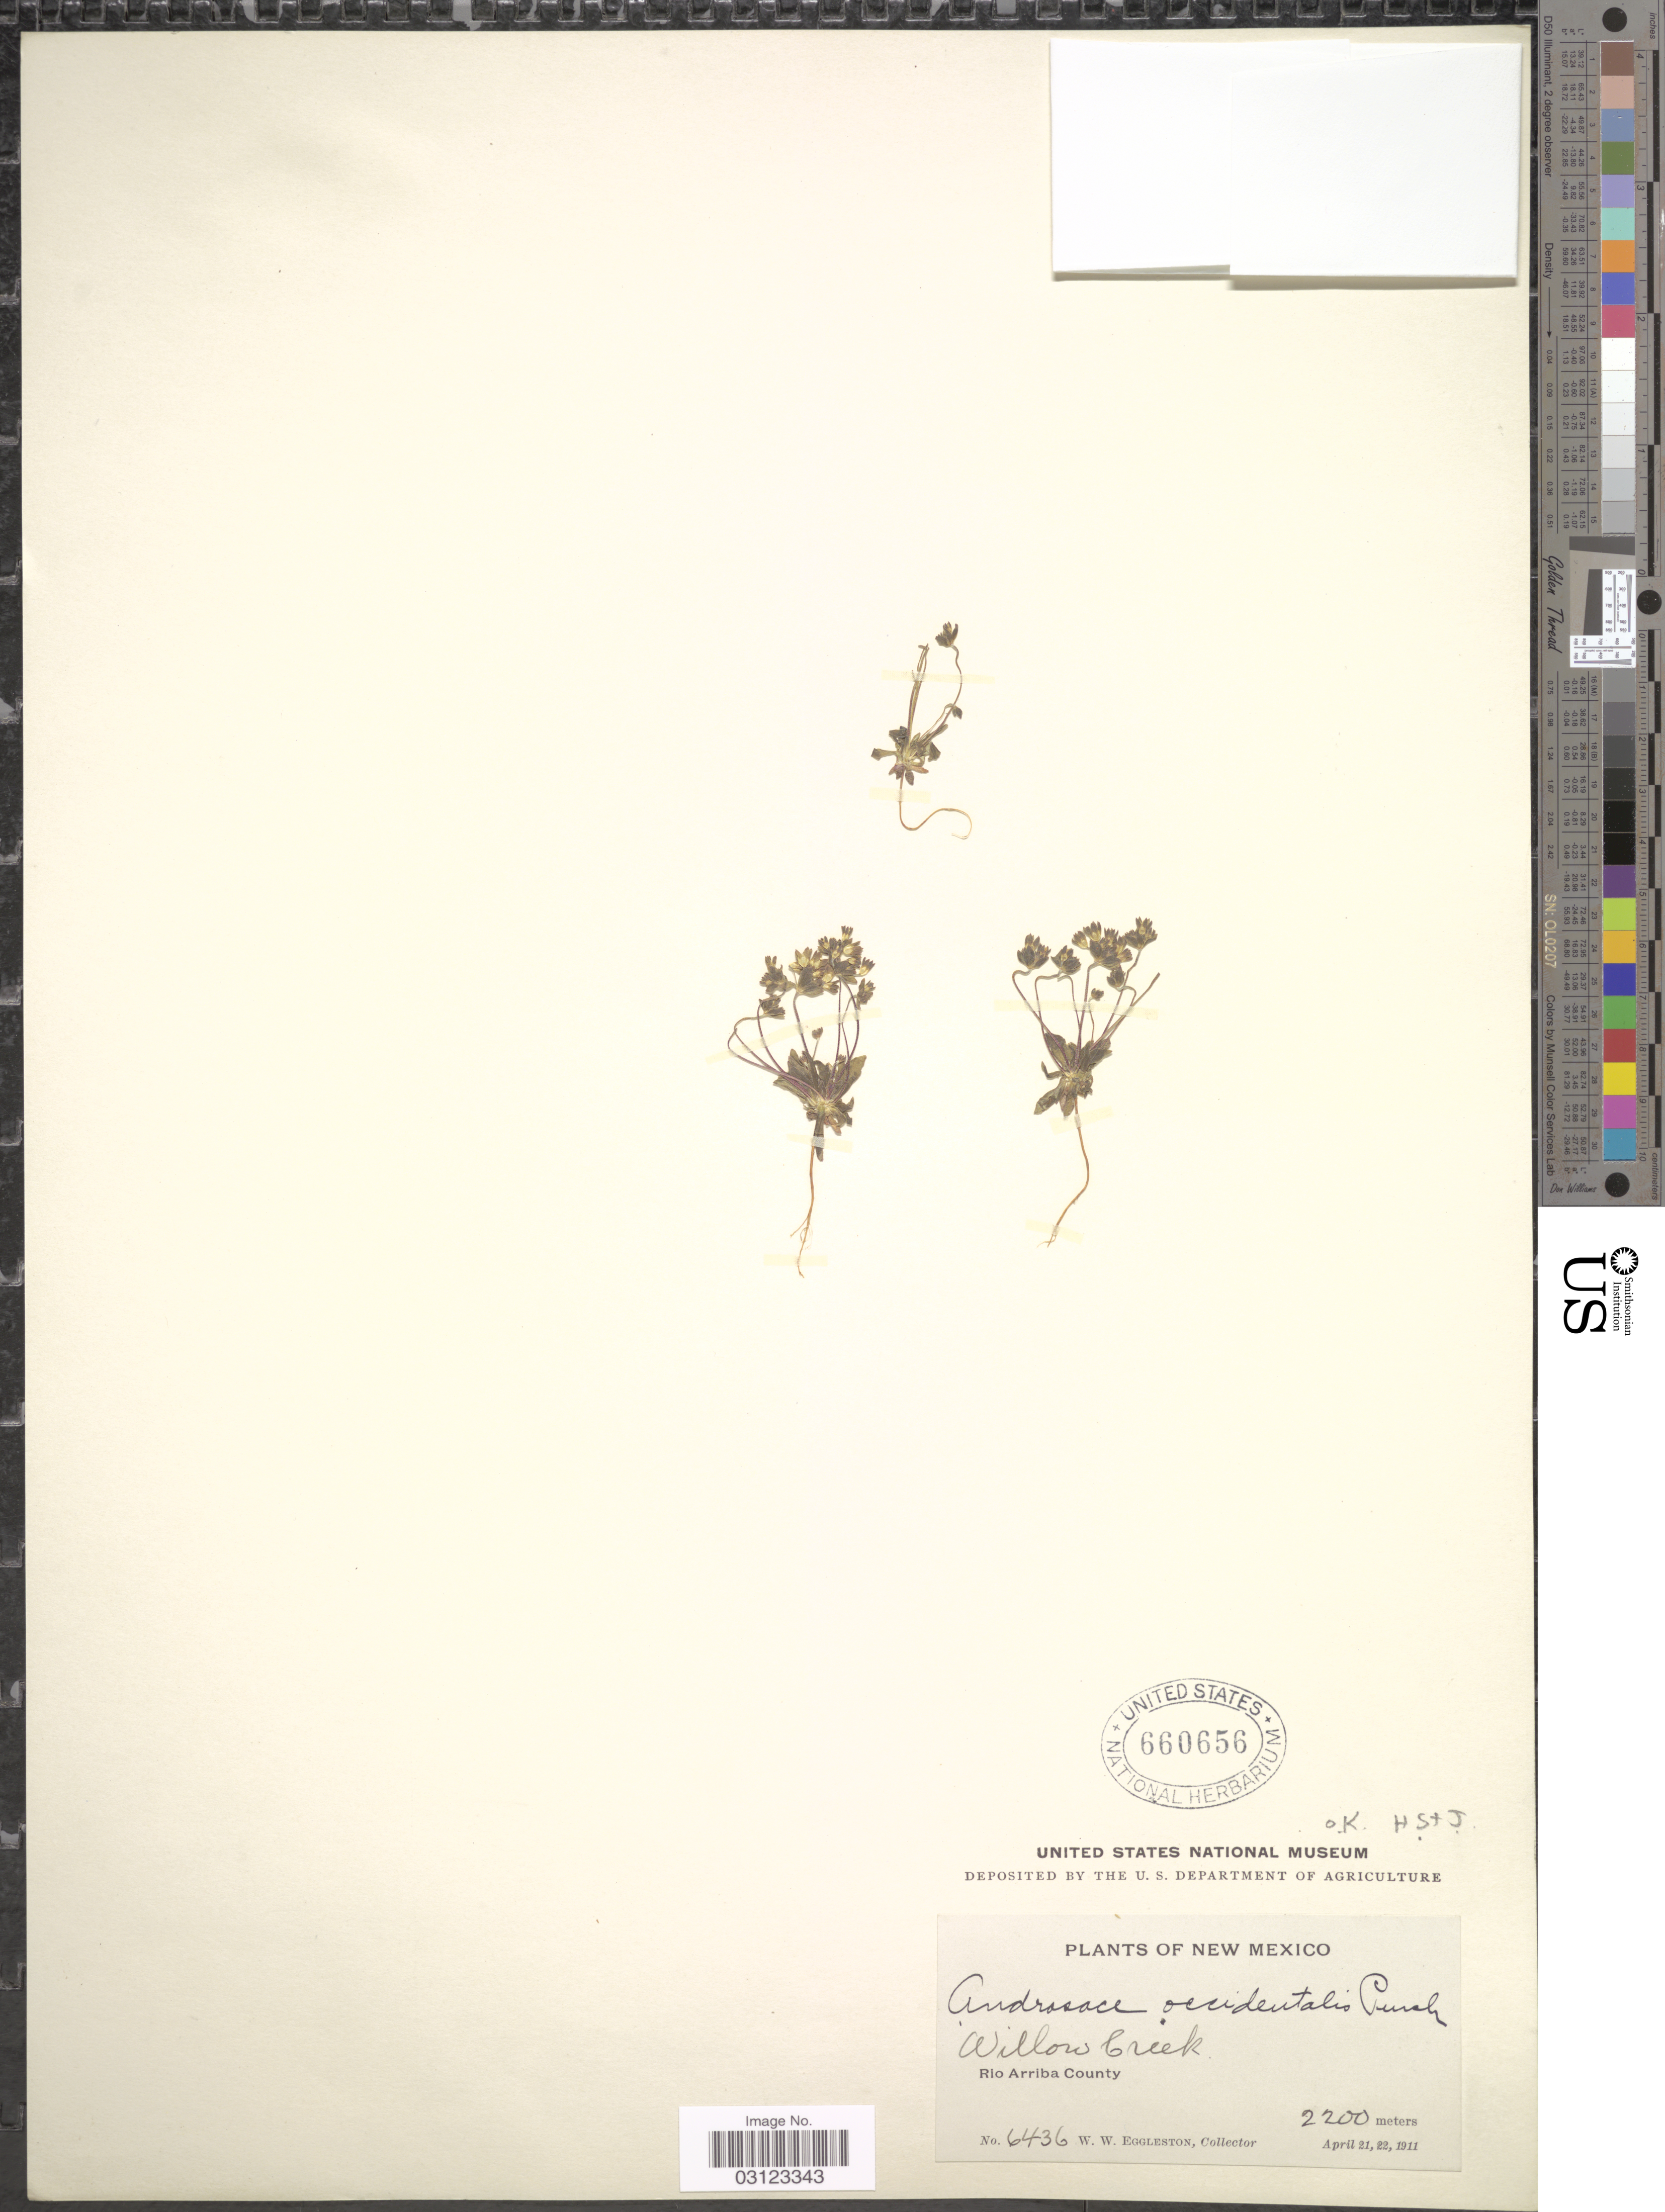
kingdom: Plantae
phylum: Tracheophyta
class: Magnoliopsida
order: Ericales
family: Primulaceae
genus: Androsace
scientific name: Androsace occidentalis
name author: (Pursh) Pursh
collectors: W. W. Eggleston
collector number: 6436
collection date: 1911-04-21/1911-04-22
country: United States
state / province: New Mexico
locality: Willow Creek. Rio Arriba County.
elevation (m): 2200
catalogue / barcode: US 660656